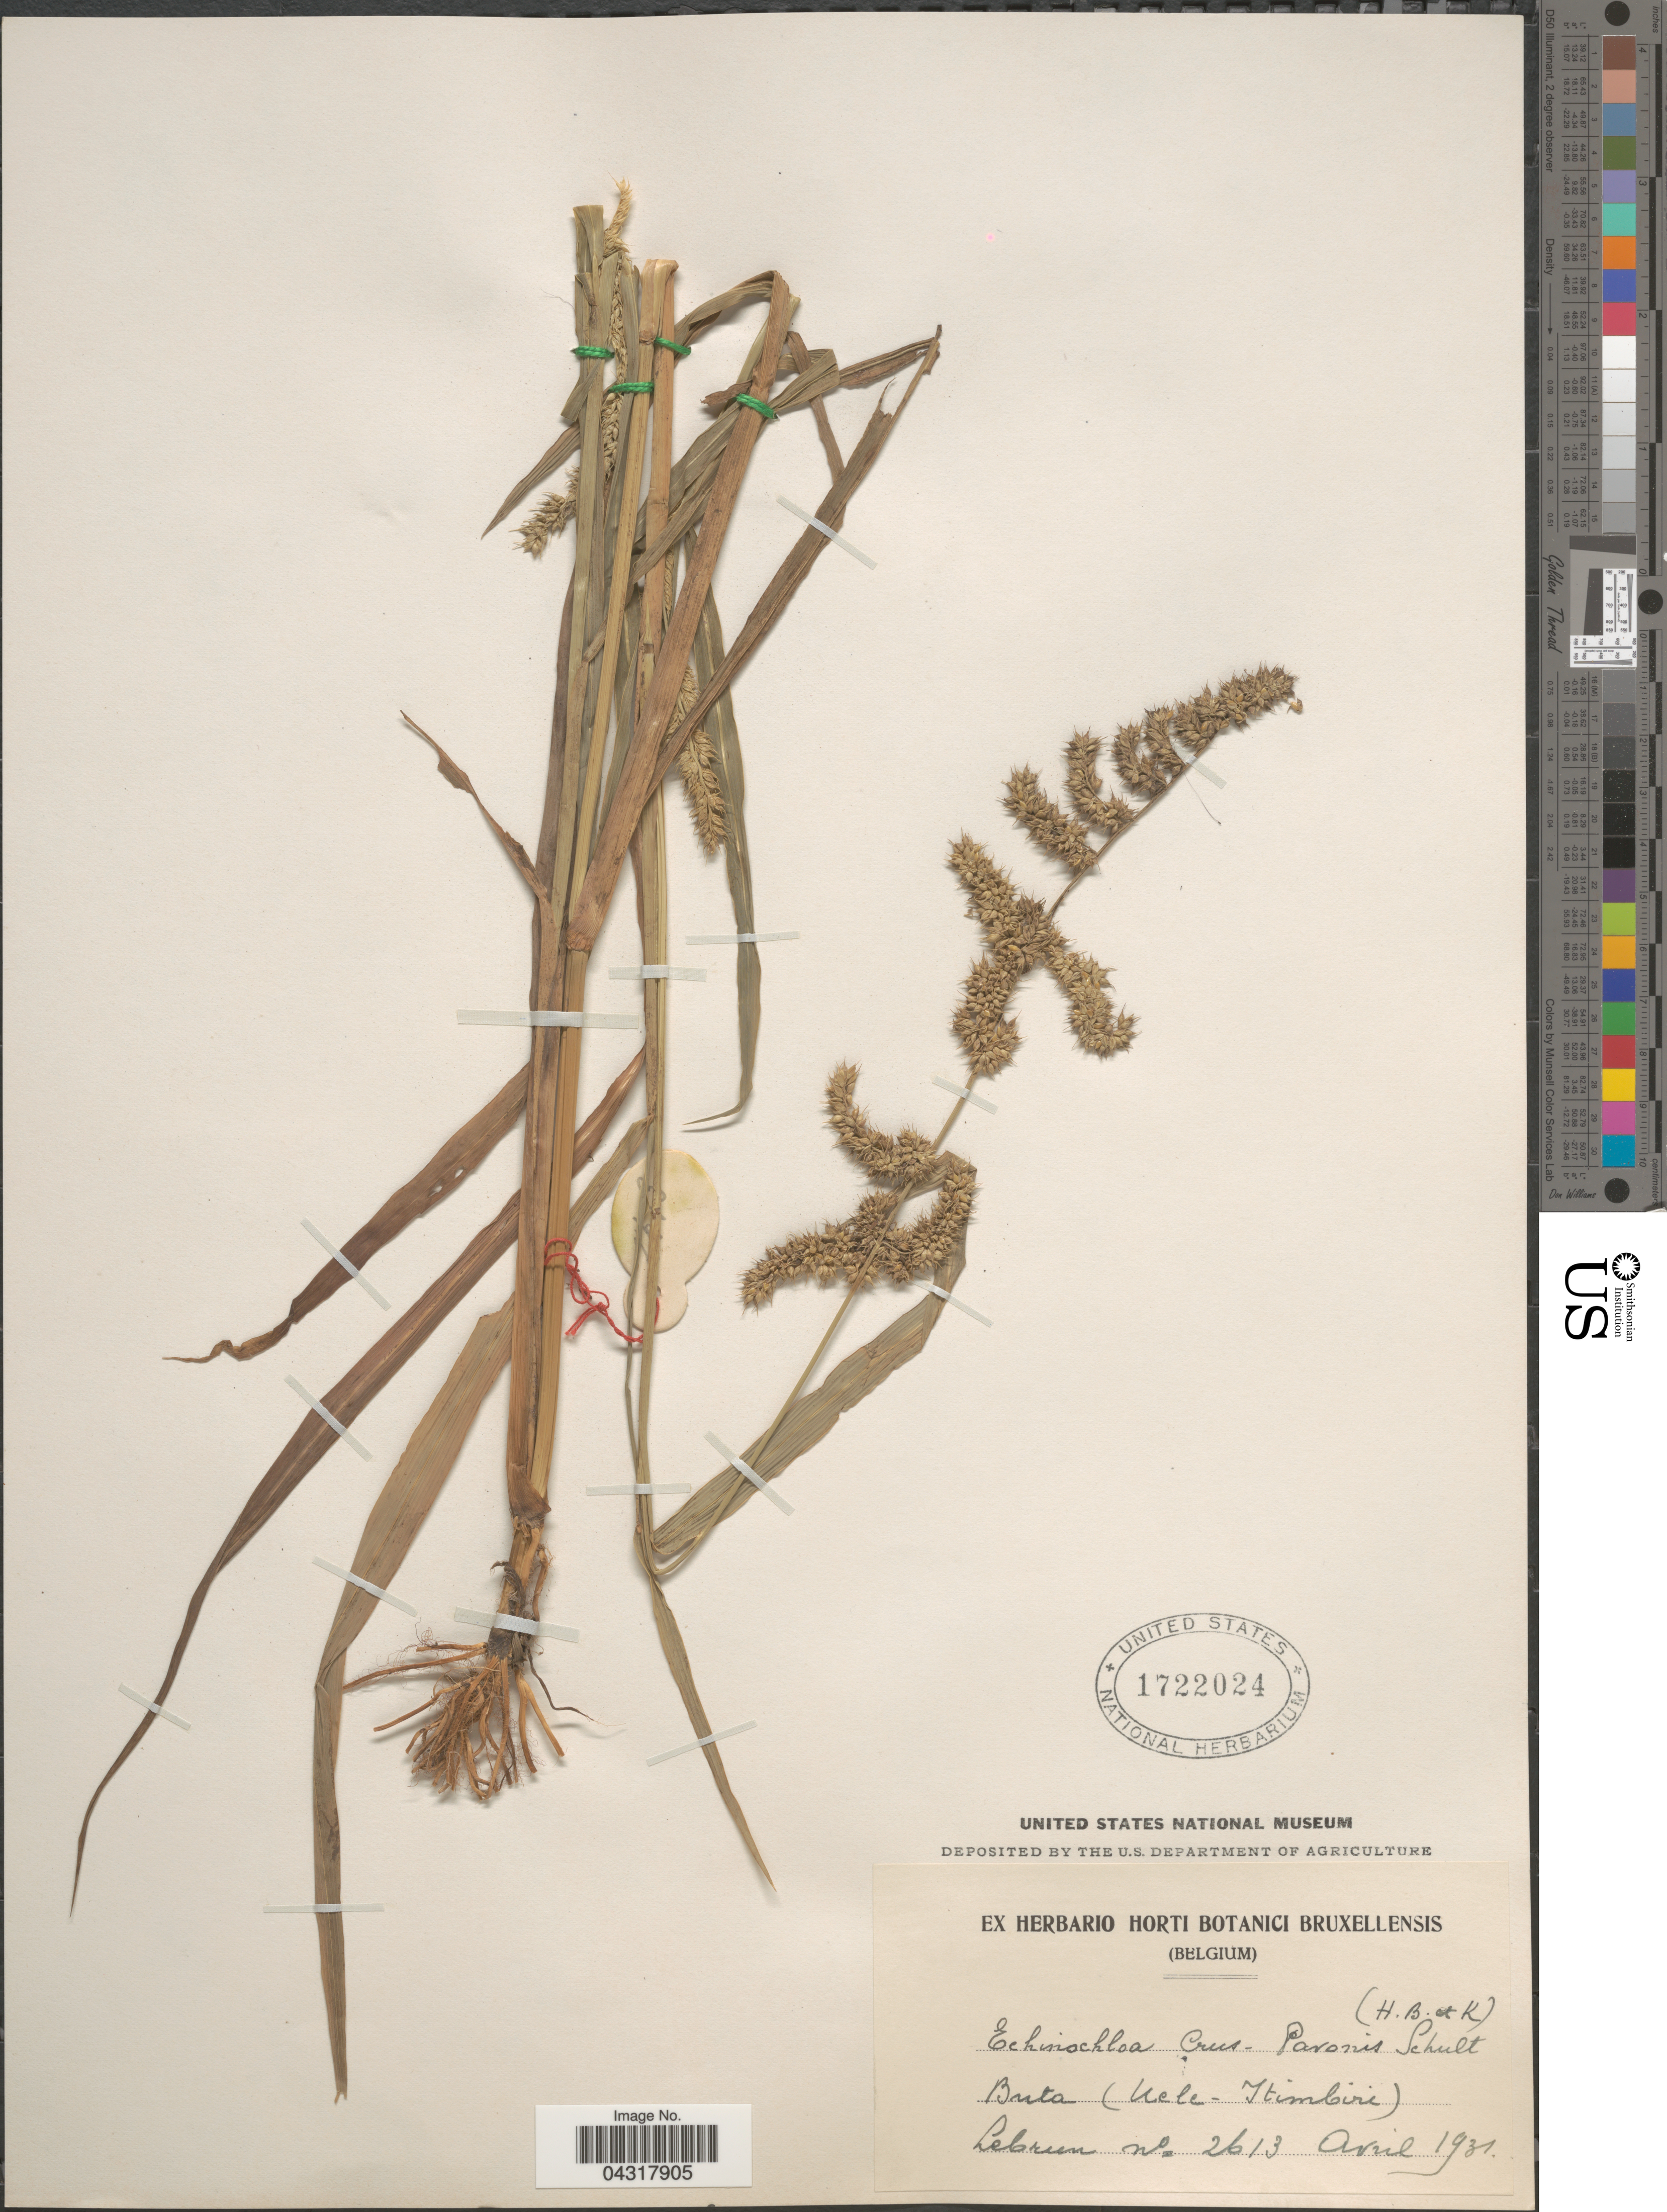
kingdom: Plantae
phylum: Tracheophyta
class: Liliopsida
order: Poales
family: Poaceae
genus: Echinochloa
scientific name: Echinochloa crus-pavonis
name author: (Kunth) Schult.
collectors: J.A. Lebrun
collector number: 2613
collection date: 1931-04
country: Congo, Democratic Republic of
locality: Buta (Kele - Itimbiri).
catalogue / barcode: US 1722024